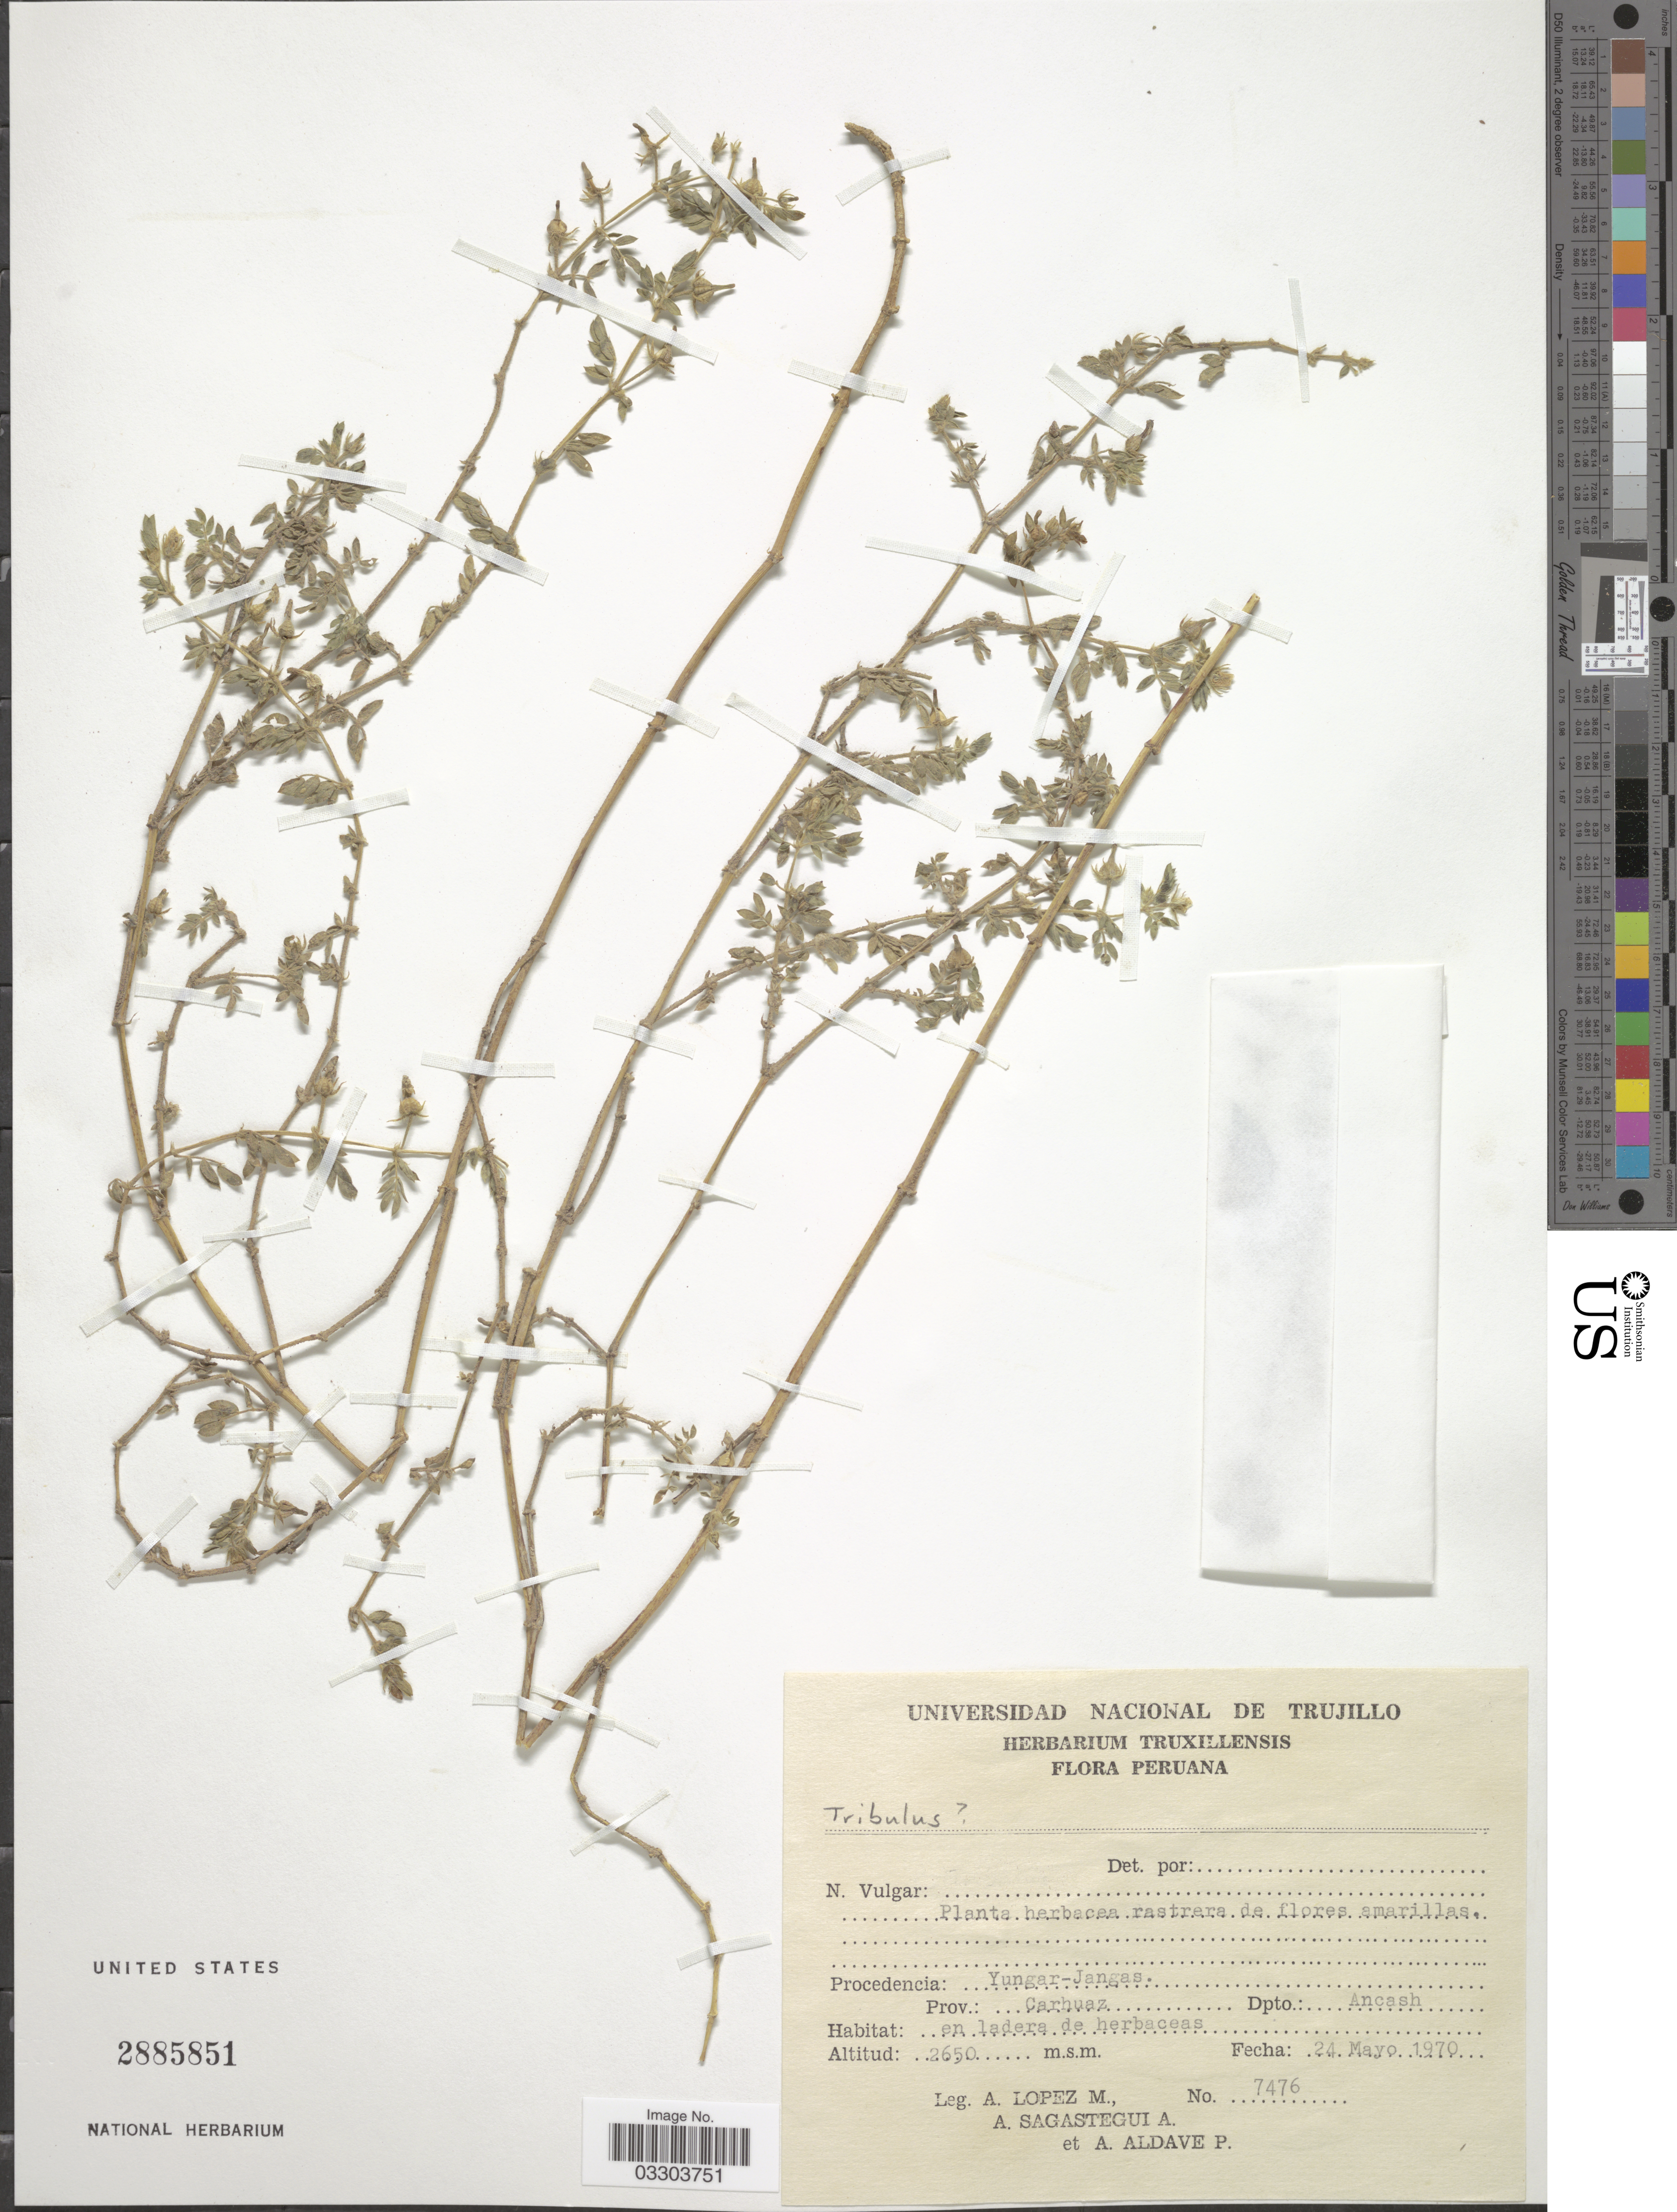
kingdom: Plantae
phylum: Tracheophyta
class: Magnoliopsida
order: Zygophyllales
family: Zygophyllaceae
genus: Tribulus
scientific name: Tribulus sp.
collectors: A. López M., A. Sagástegui A. & A. Aldave P.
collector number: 7476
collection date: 1970-05-24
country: Peru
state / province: Ancash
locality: Procedencia: Yungas-Jangas. Prov.: Carhuaz. Dpto.: Ancash.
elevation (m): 2650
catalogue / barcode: US 2885851